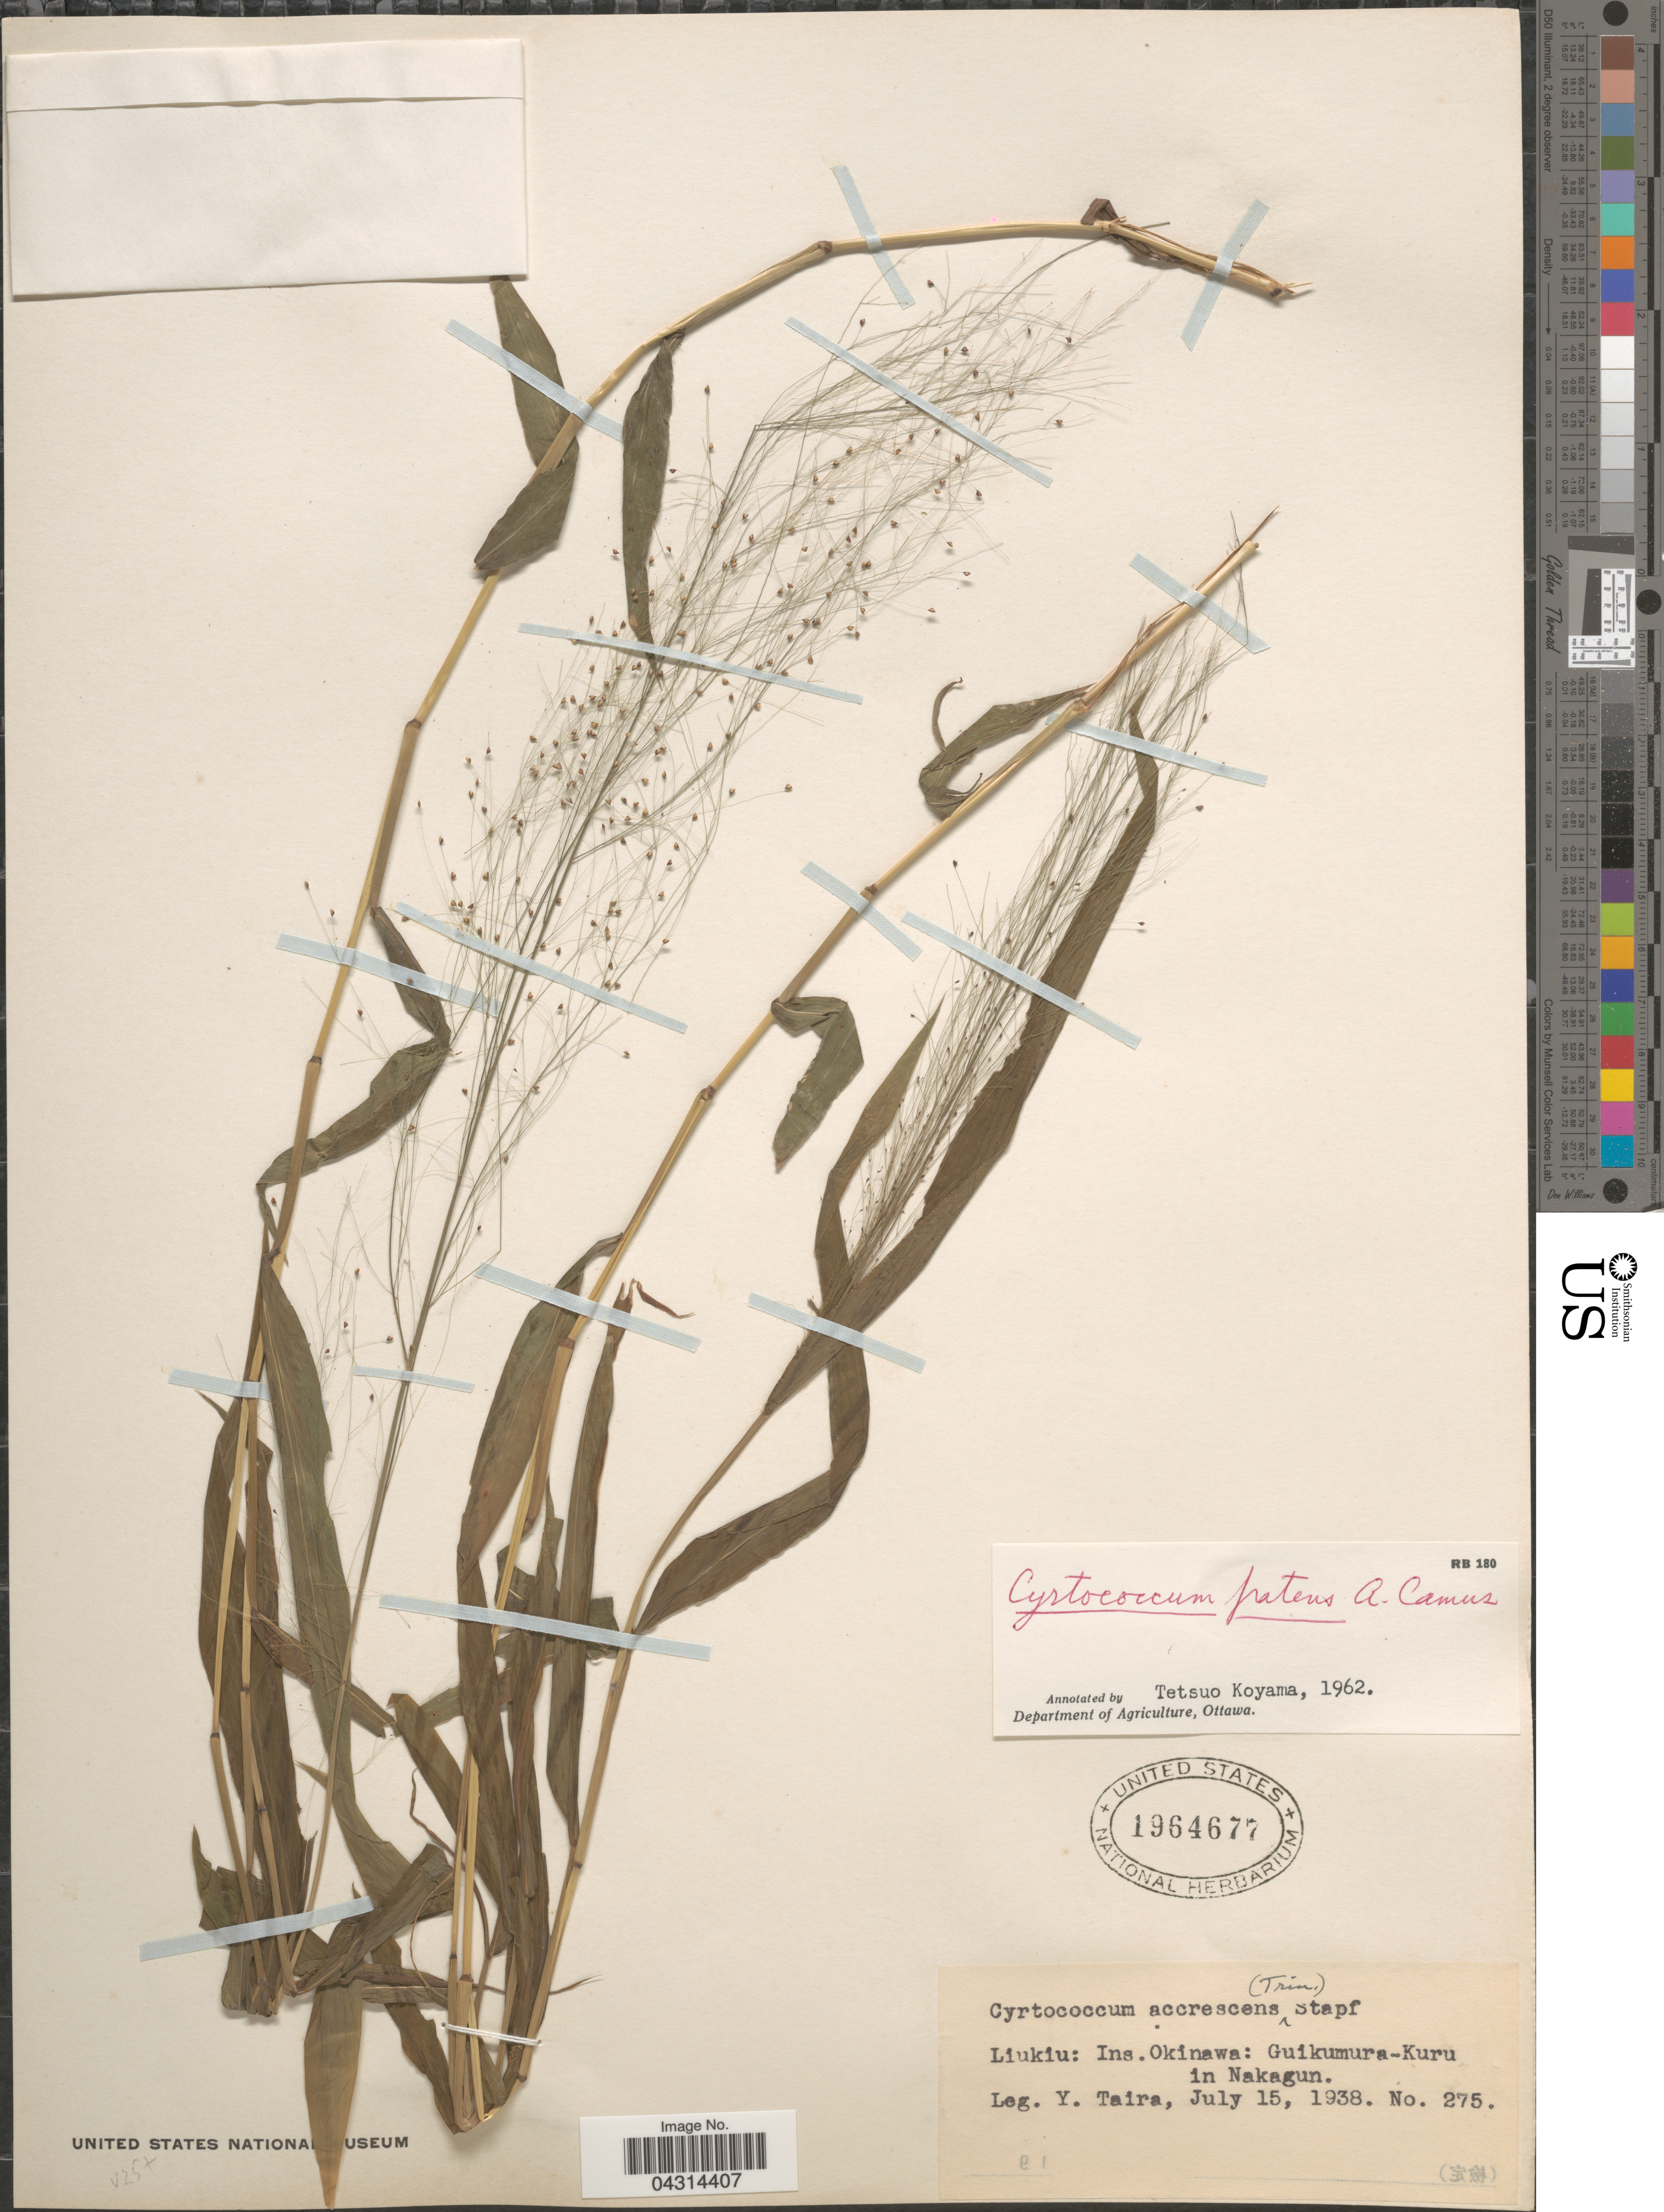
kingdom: Plantae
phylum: Tracheophyta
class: Liliopsida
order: Poales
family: Poaceae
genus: Cyrtococcum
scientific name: Cyrtococcum patens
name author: (L.) A. Camus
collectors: Y. Taira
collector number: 275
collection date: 1938-07-15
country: Japan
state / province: Okinawa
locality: Liukiu: Ins. Okinawa: Guikumura-Kuru in Nakagun.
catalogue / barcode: US 1964677